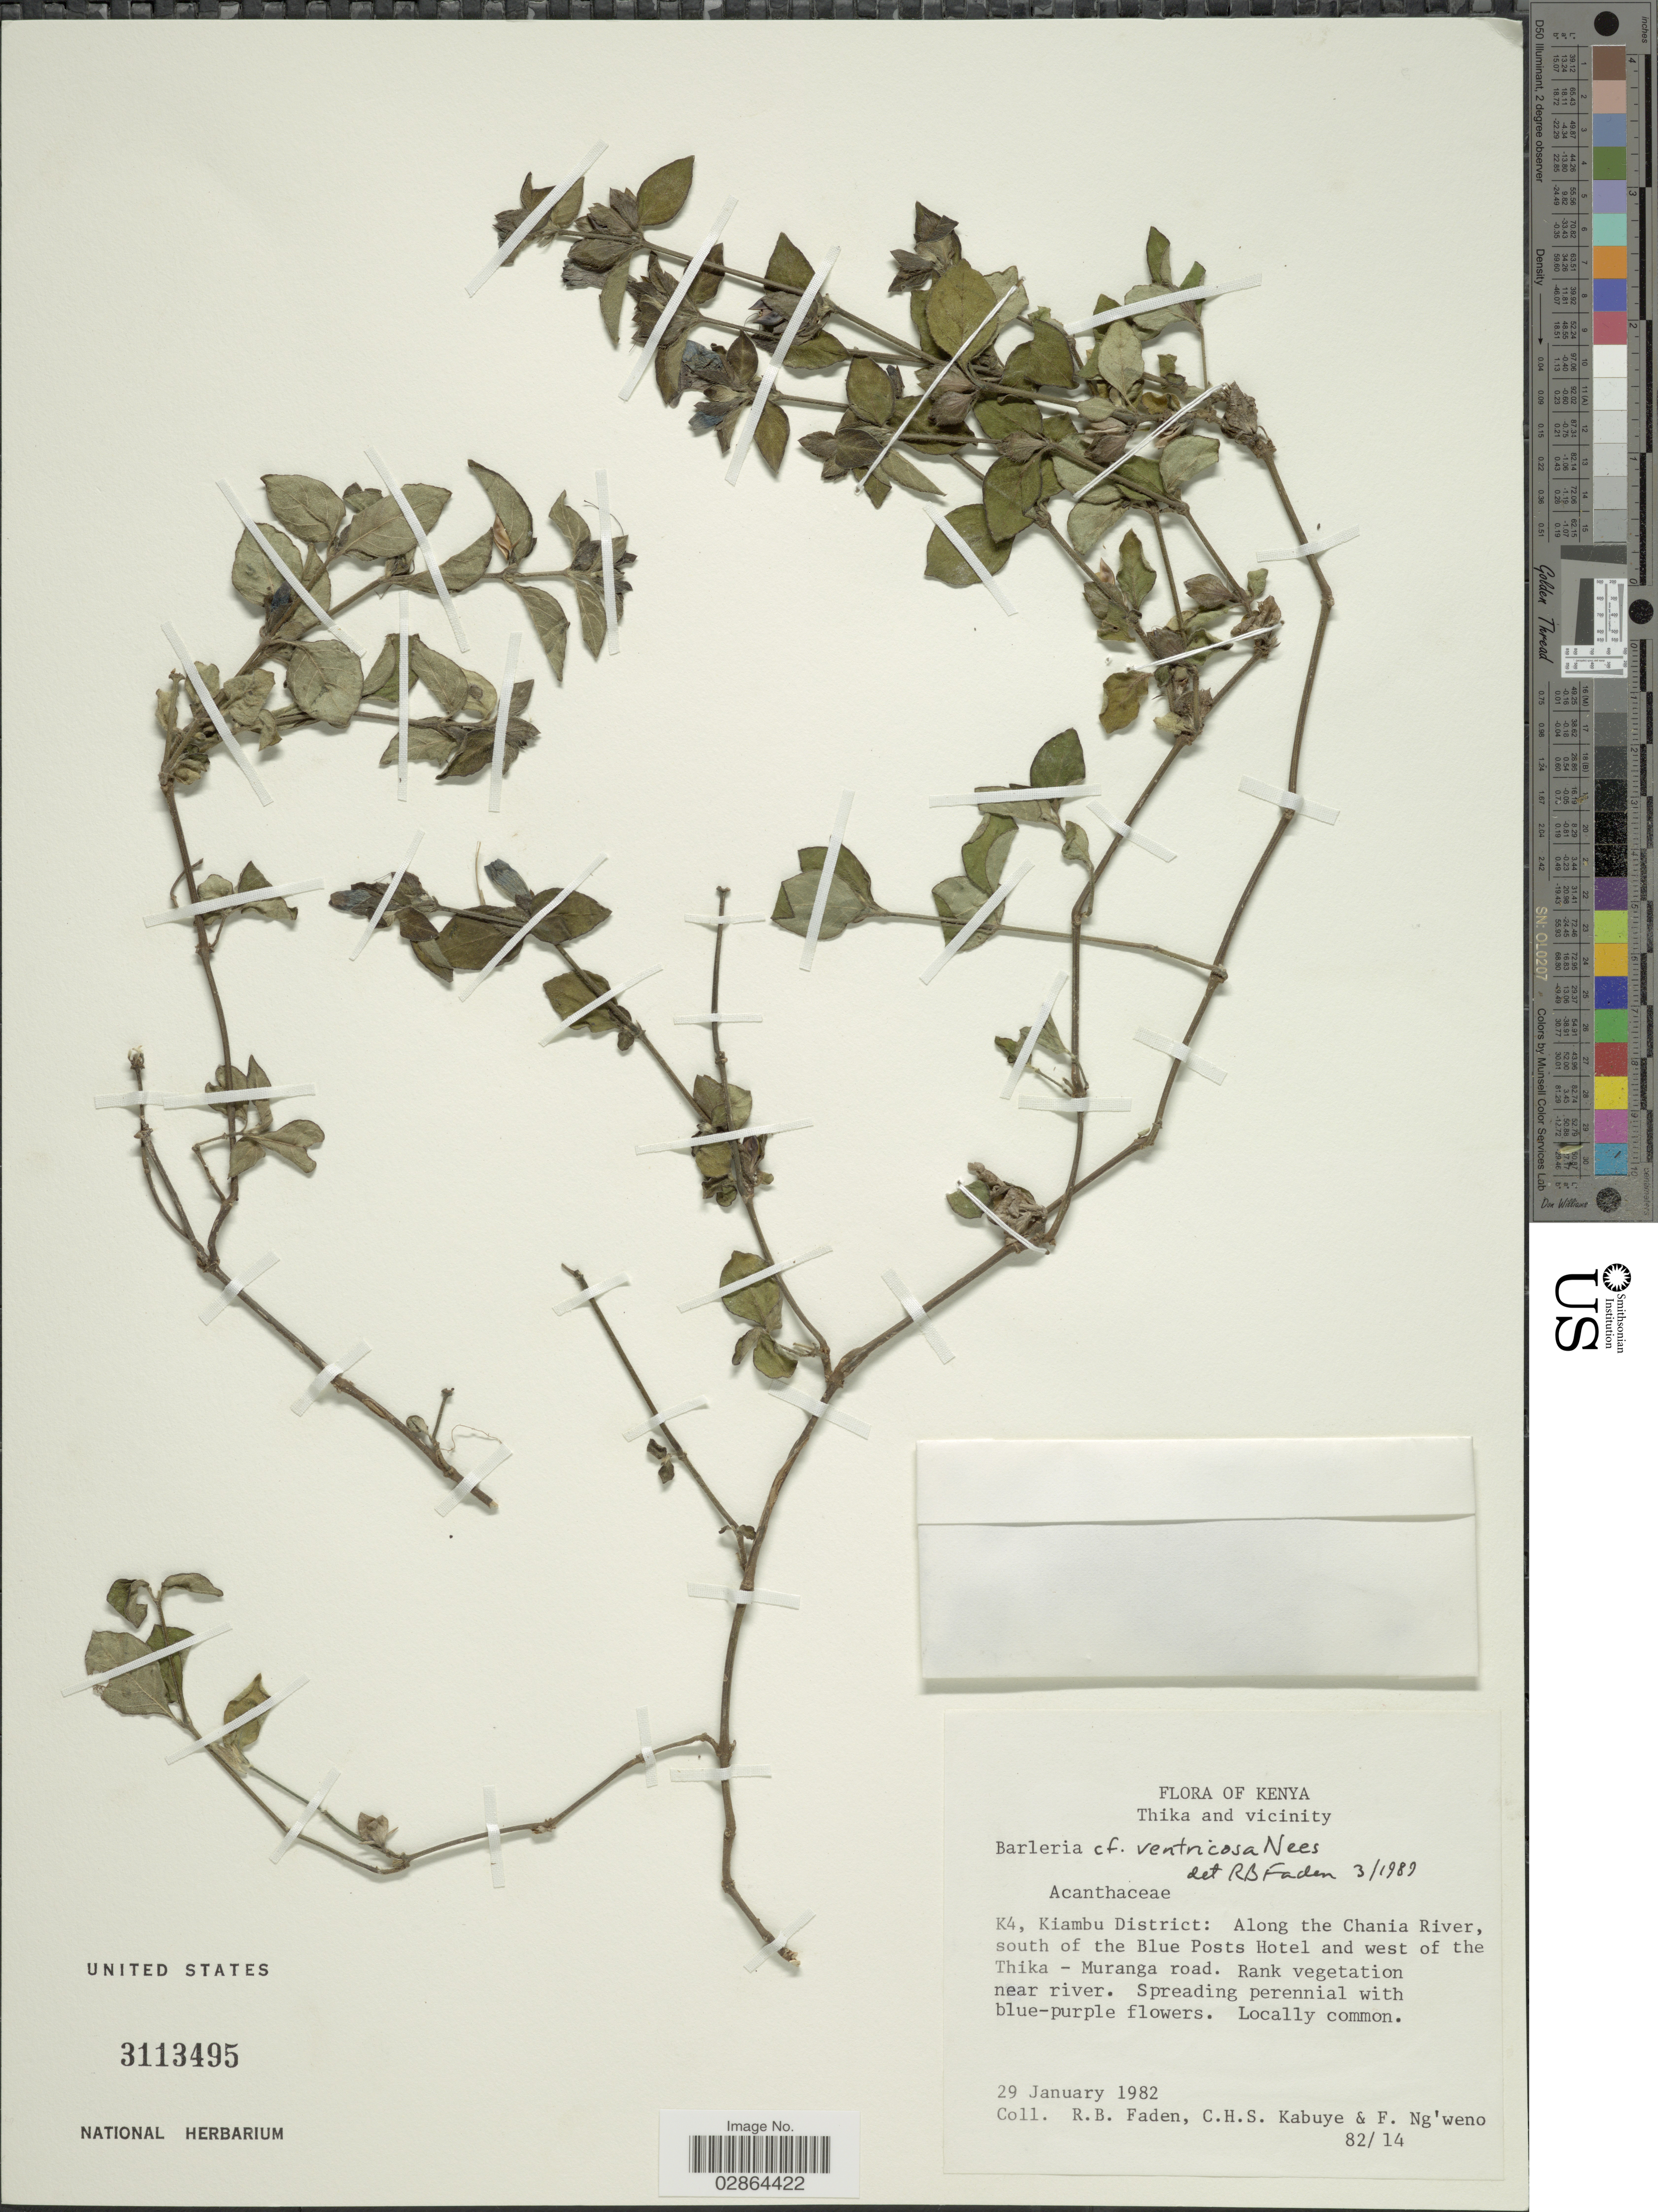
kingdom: Plantae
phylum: Tracheophyta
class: Magnoliopsida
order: Lamiales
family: Acanthaceae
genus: Barleria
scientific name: Barleria ventricosa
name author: Hochst. ex Nees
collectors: R. B. Faden, C. Kabuye & F. Ng'weno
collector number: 82/14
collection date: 1982-01-29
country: Kenya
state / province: Kiambu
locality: Thika and vicinity. K4, Kiambu District: Along the Chania River, south of the Blue Posts Hotel and west of the Thika - Muranga road. Rang vegetation near river.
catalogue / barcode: US 3113495